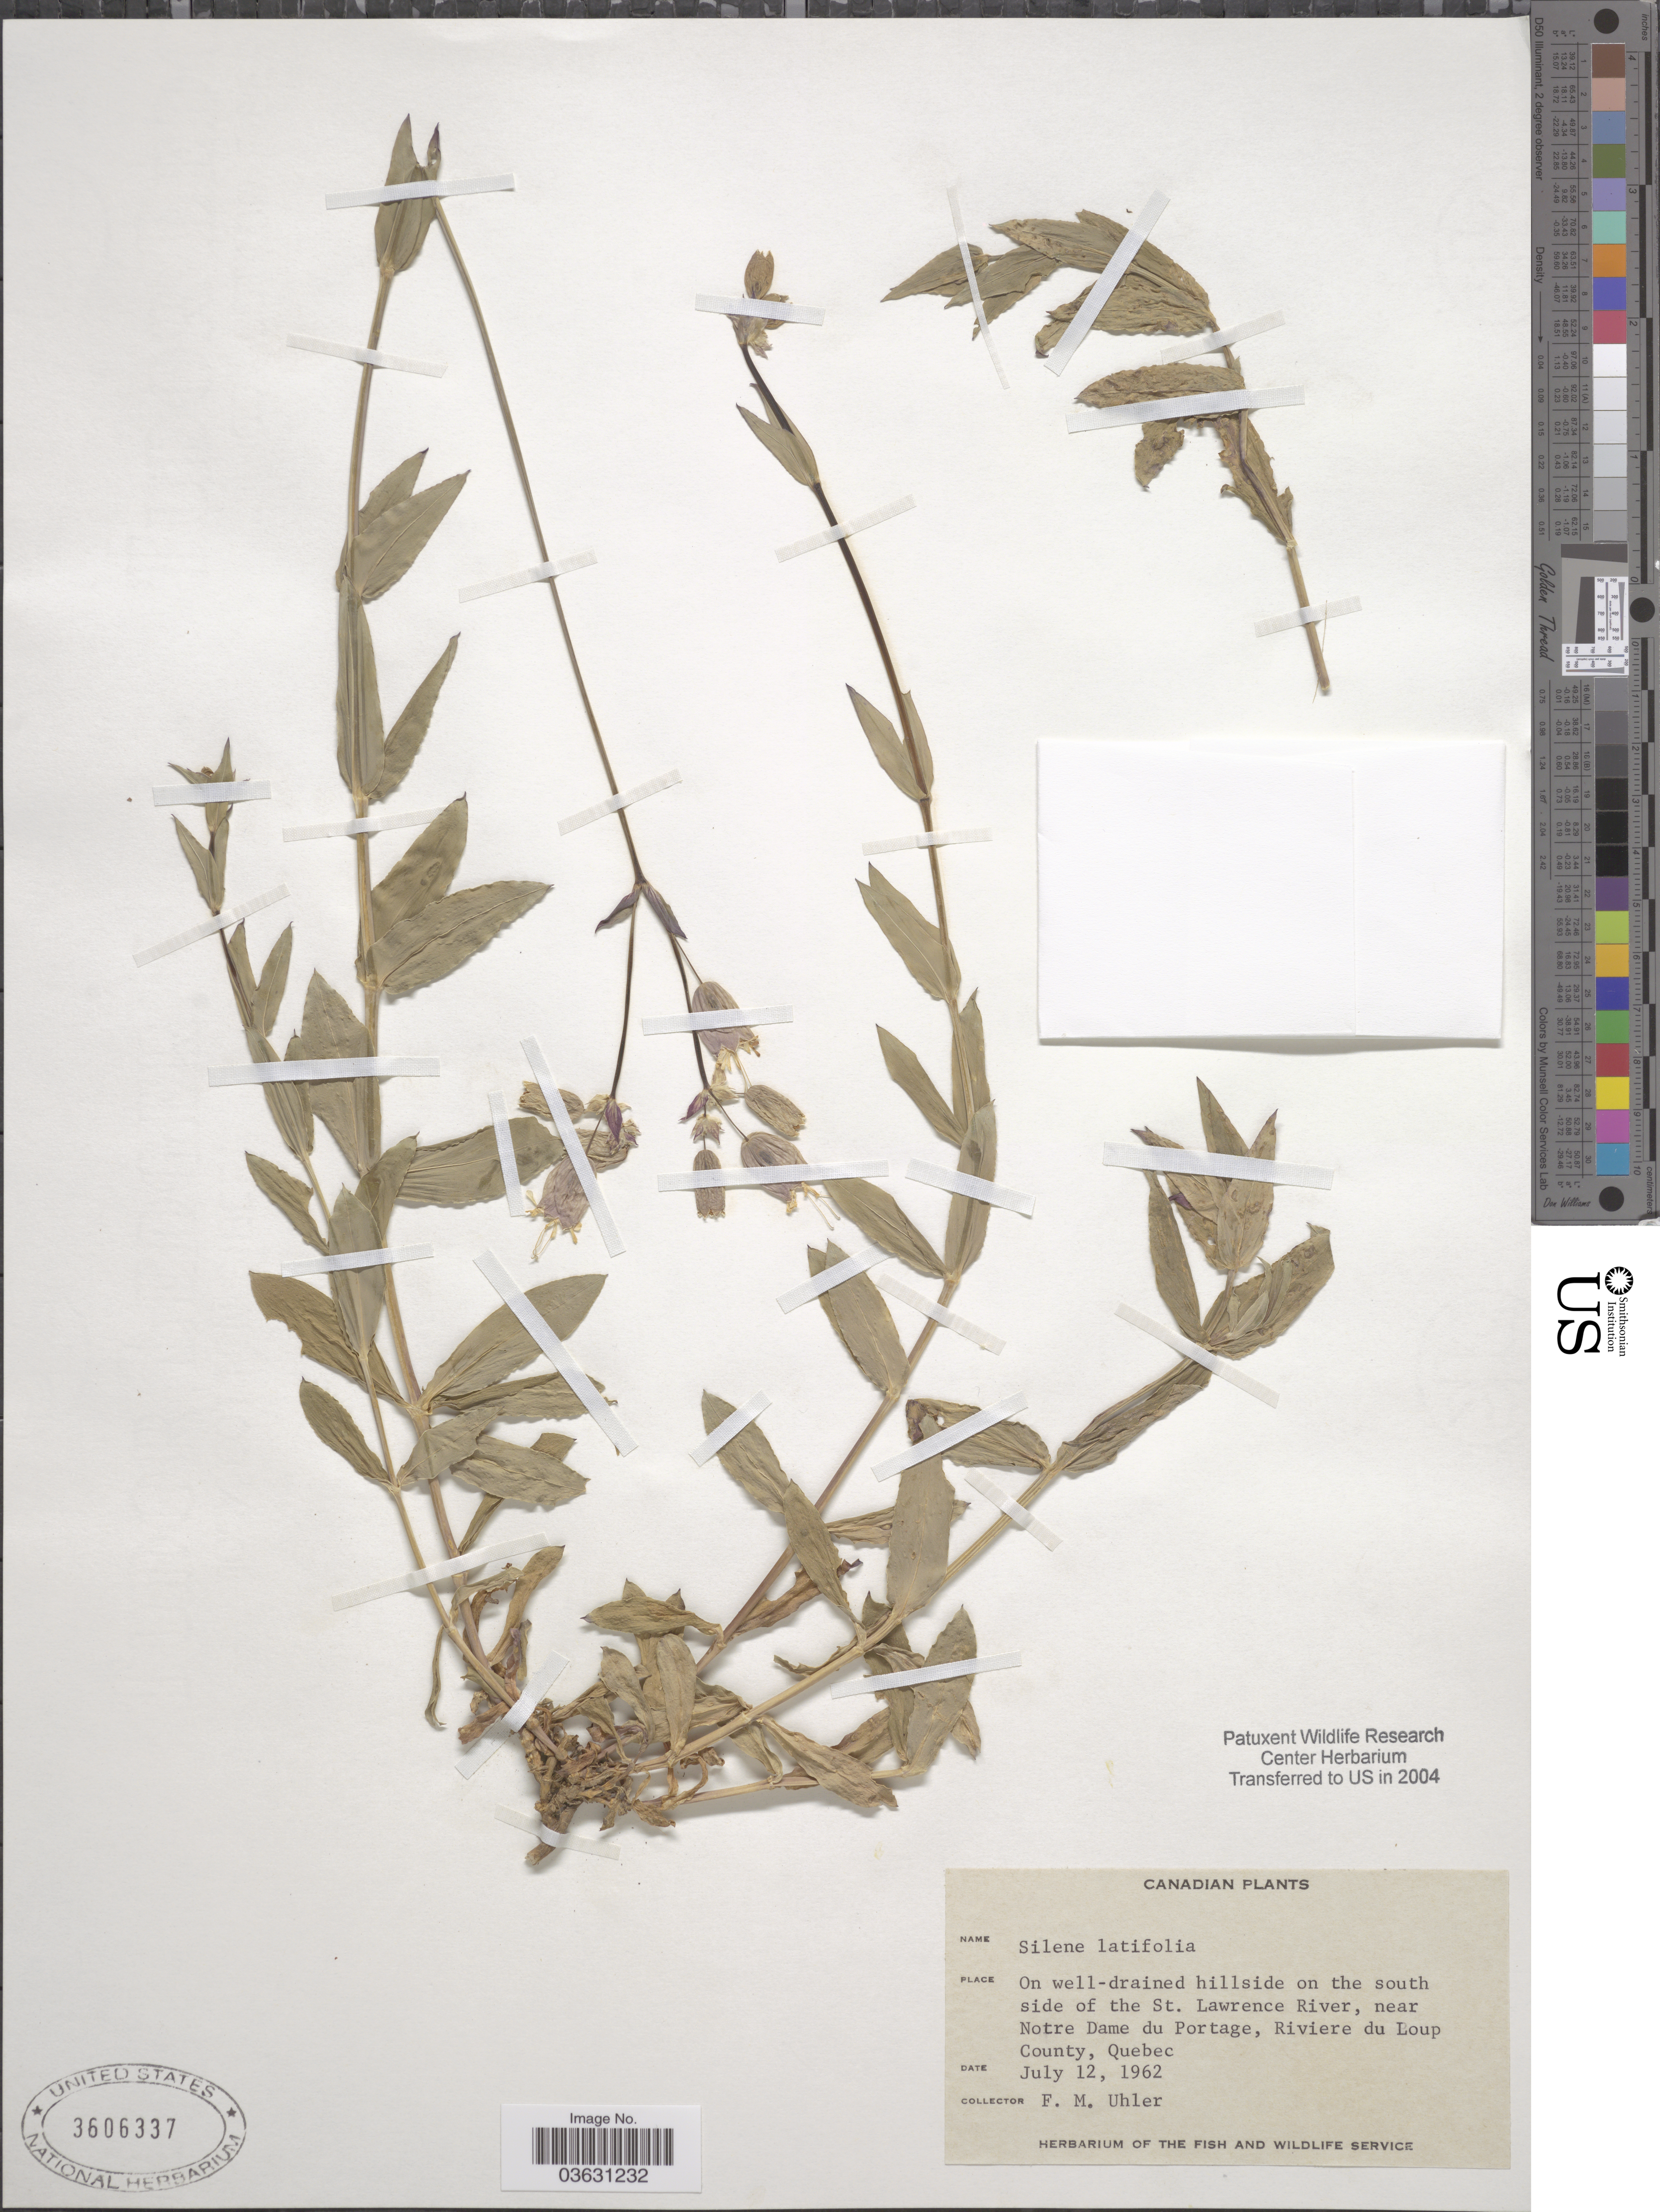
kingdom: Plantae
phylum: Tracheophyta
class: Magnoliopsida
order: Caryophyllales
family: Caryophyllaceae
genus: Silene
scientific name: Silene latifolia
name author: Poir.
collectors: F. M. Uhler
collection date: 1962-07-12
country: Canada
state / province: Quebec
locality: On well-drained hillside on the south side of the St. Lawrence River, near Notre Dame du Portage, Riviere du Loup County.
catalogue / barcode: US 3606337